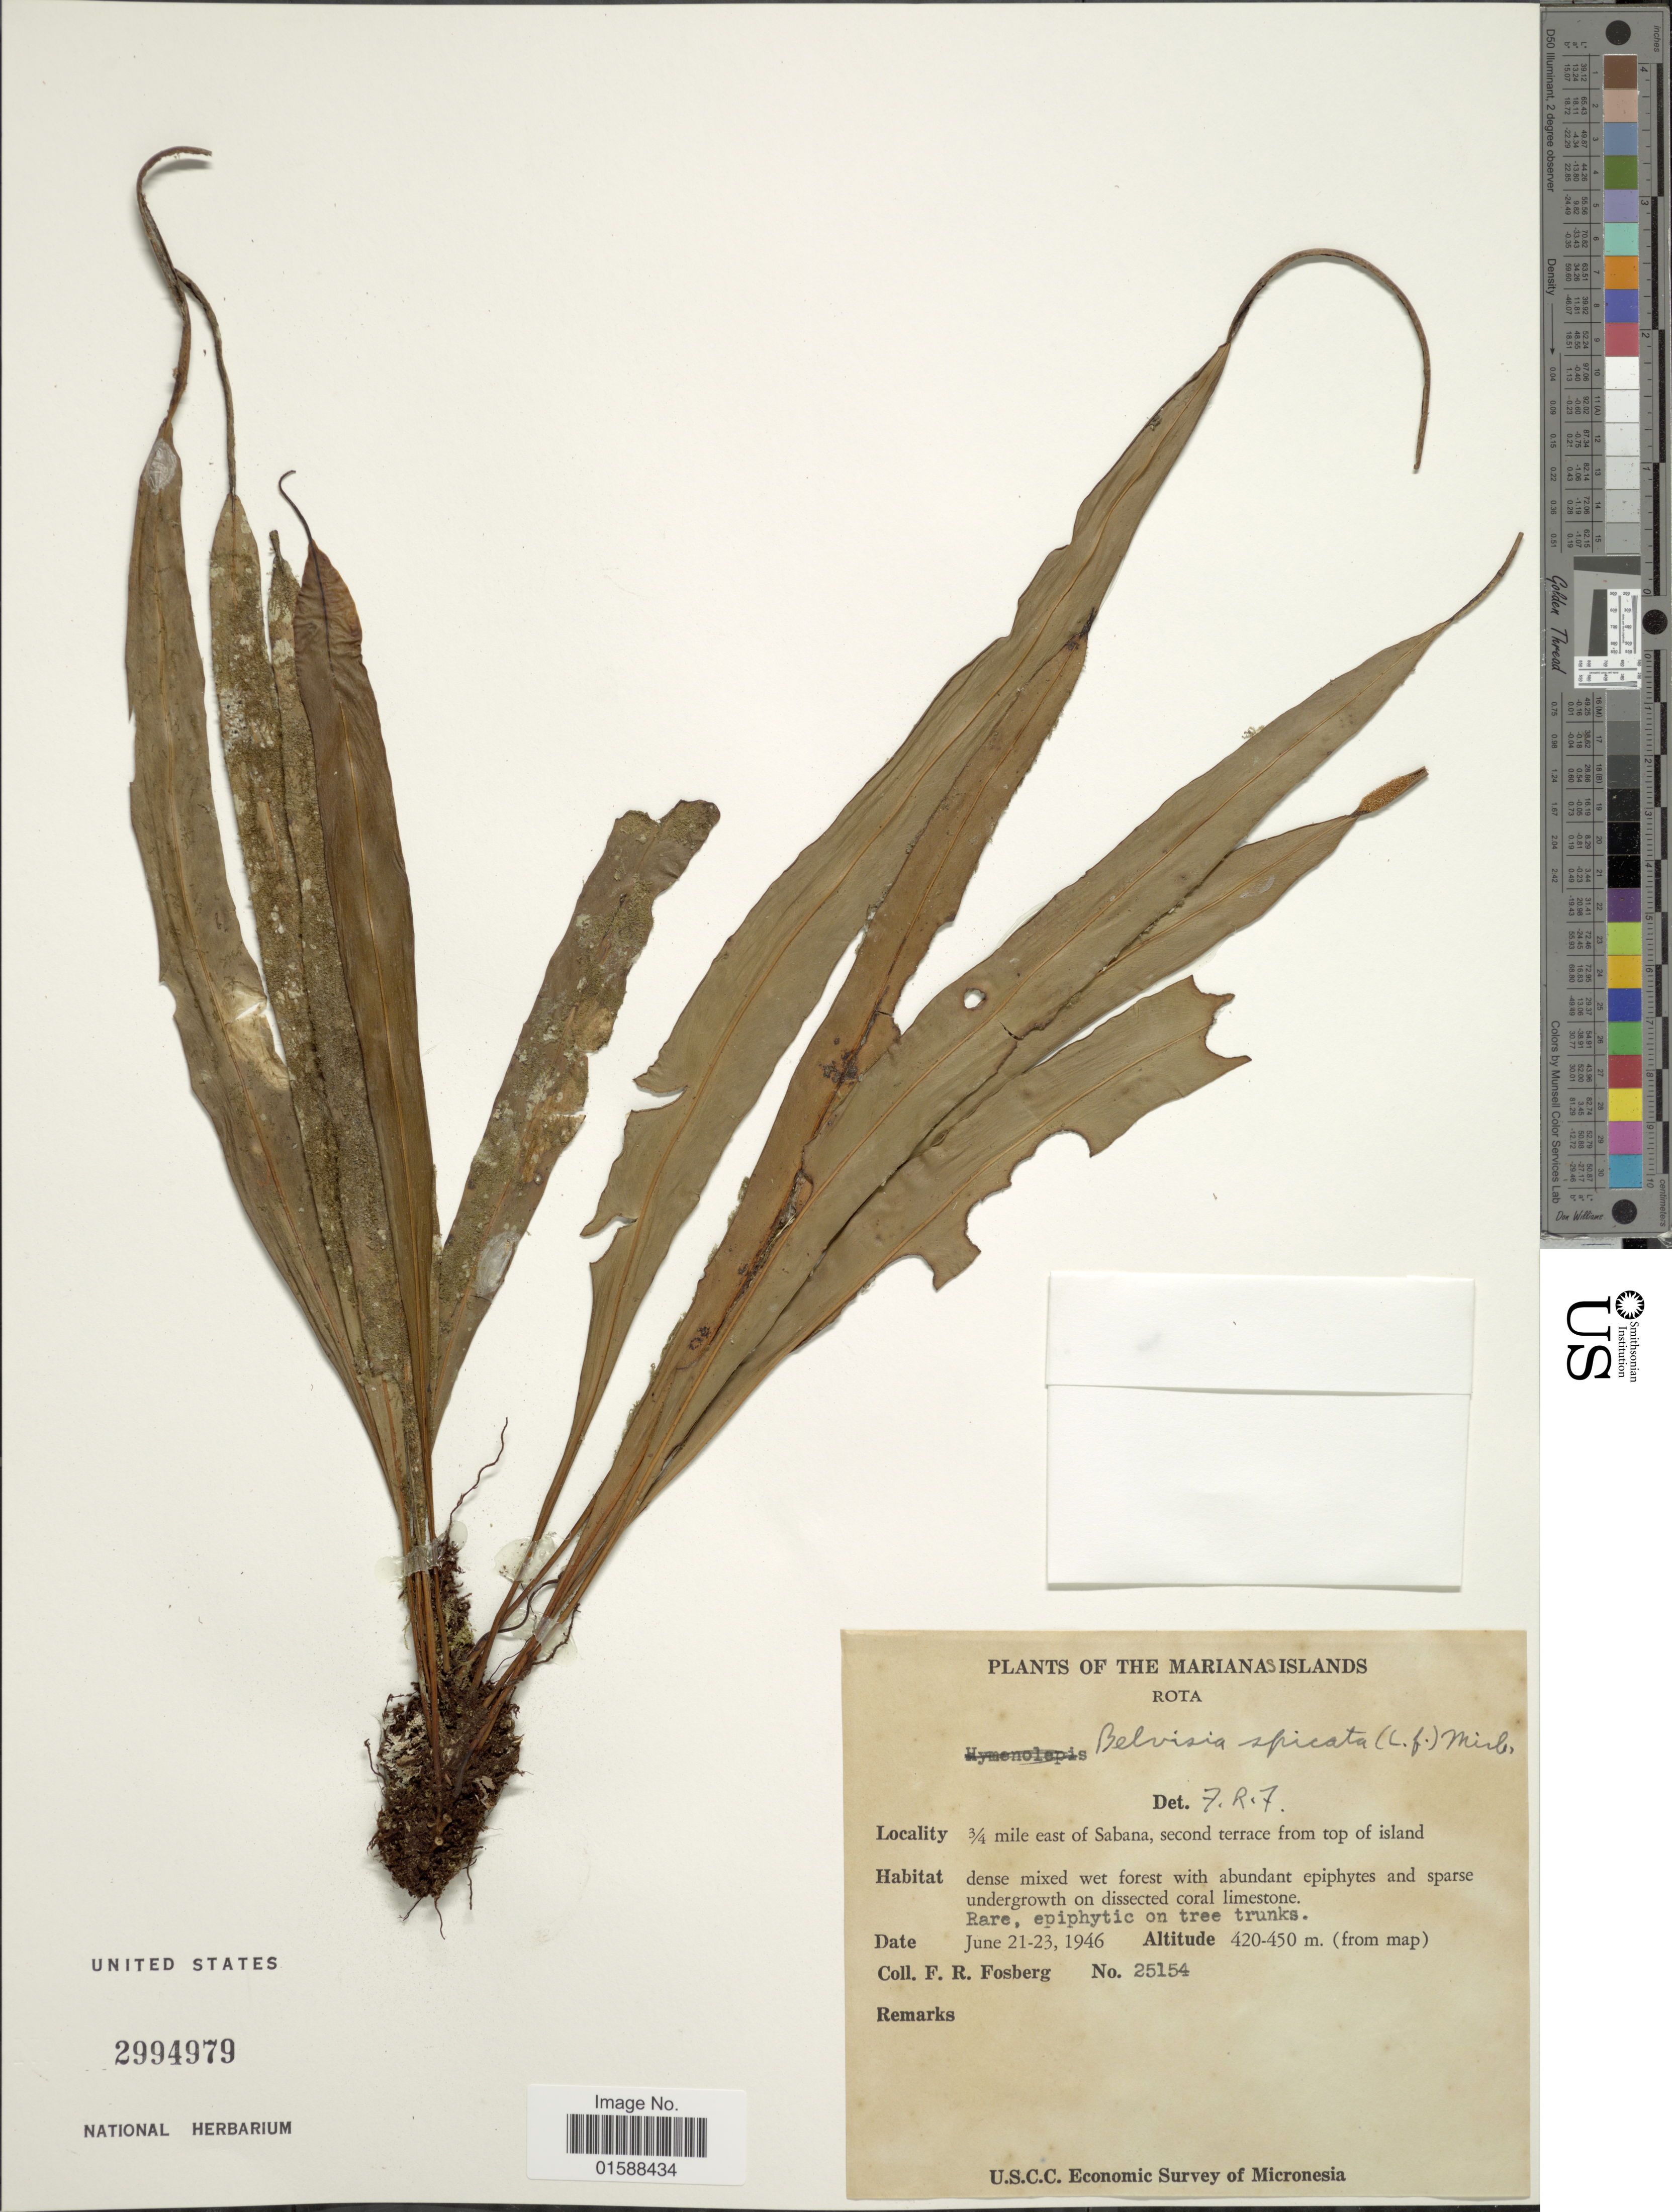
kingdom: Plantae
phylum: Tracheophyta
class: Polypodiopsida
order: Polypodiales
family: Polypodiaceae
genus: Lepisorus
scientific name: Lepisorus spicatus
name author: (L. f.) Li S. Wang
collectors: F. R. Fosberg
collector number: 25154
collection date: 1946-06-21/1946-06-23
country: Northern Mariana Islands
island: Rota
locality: Rota. ¾ mile east of Sabana, second terrace from top of island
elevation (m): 420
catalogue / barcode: US 2994979